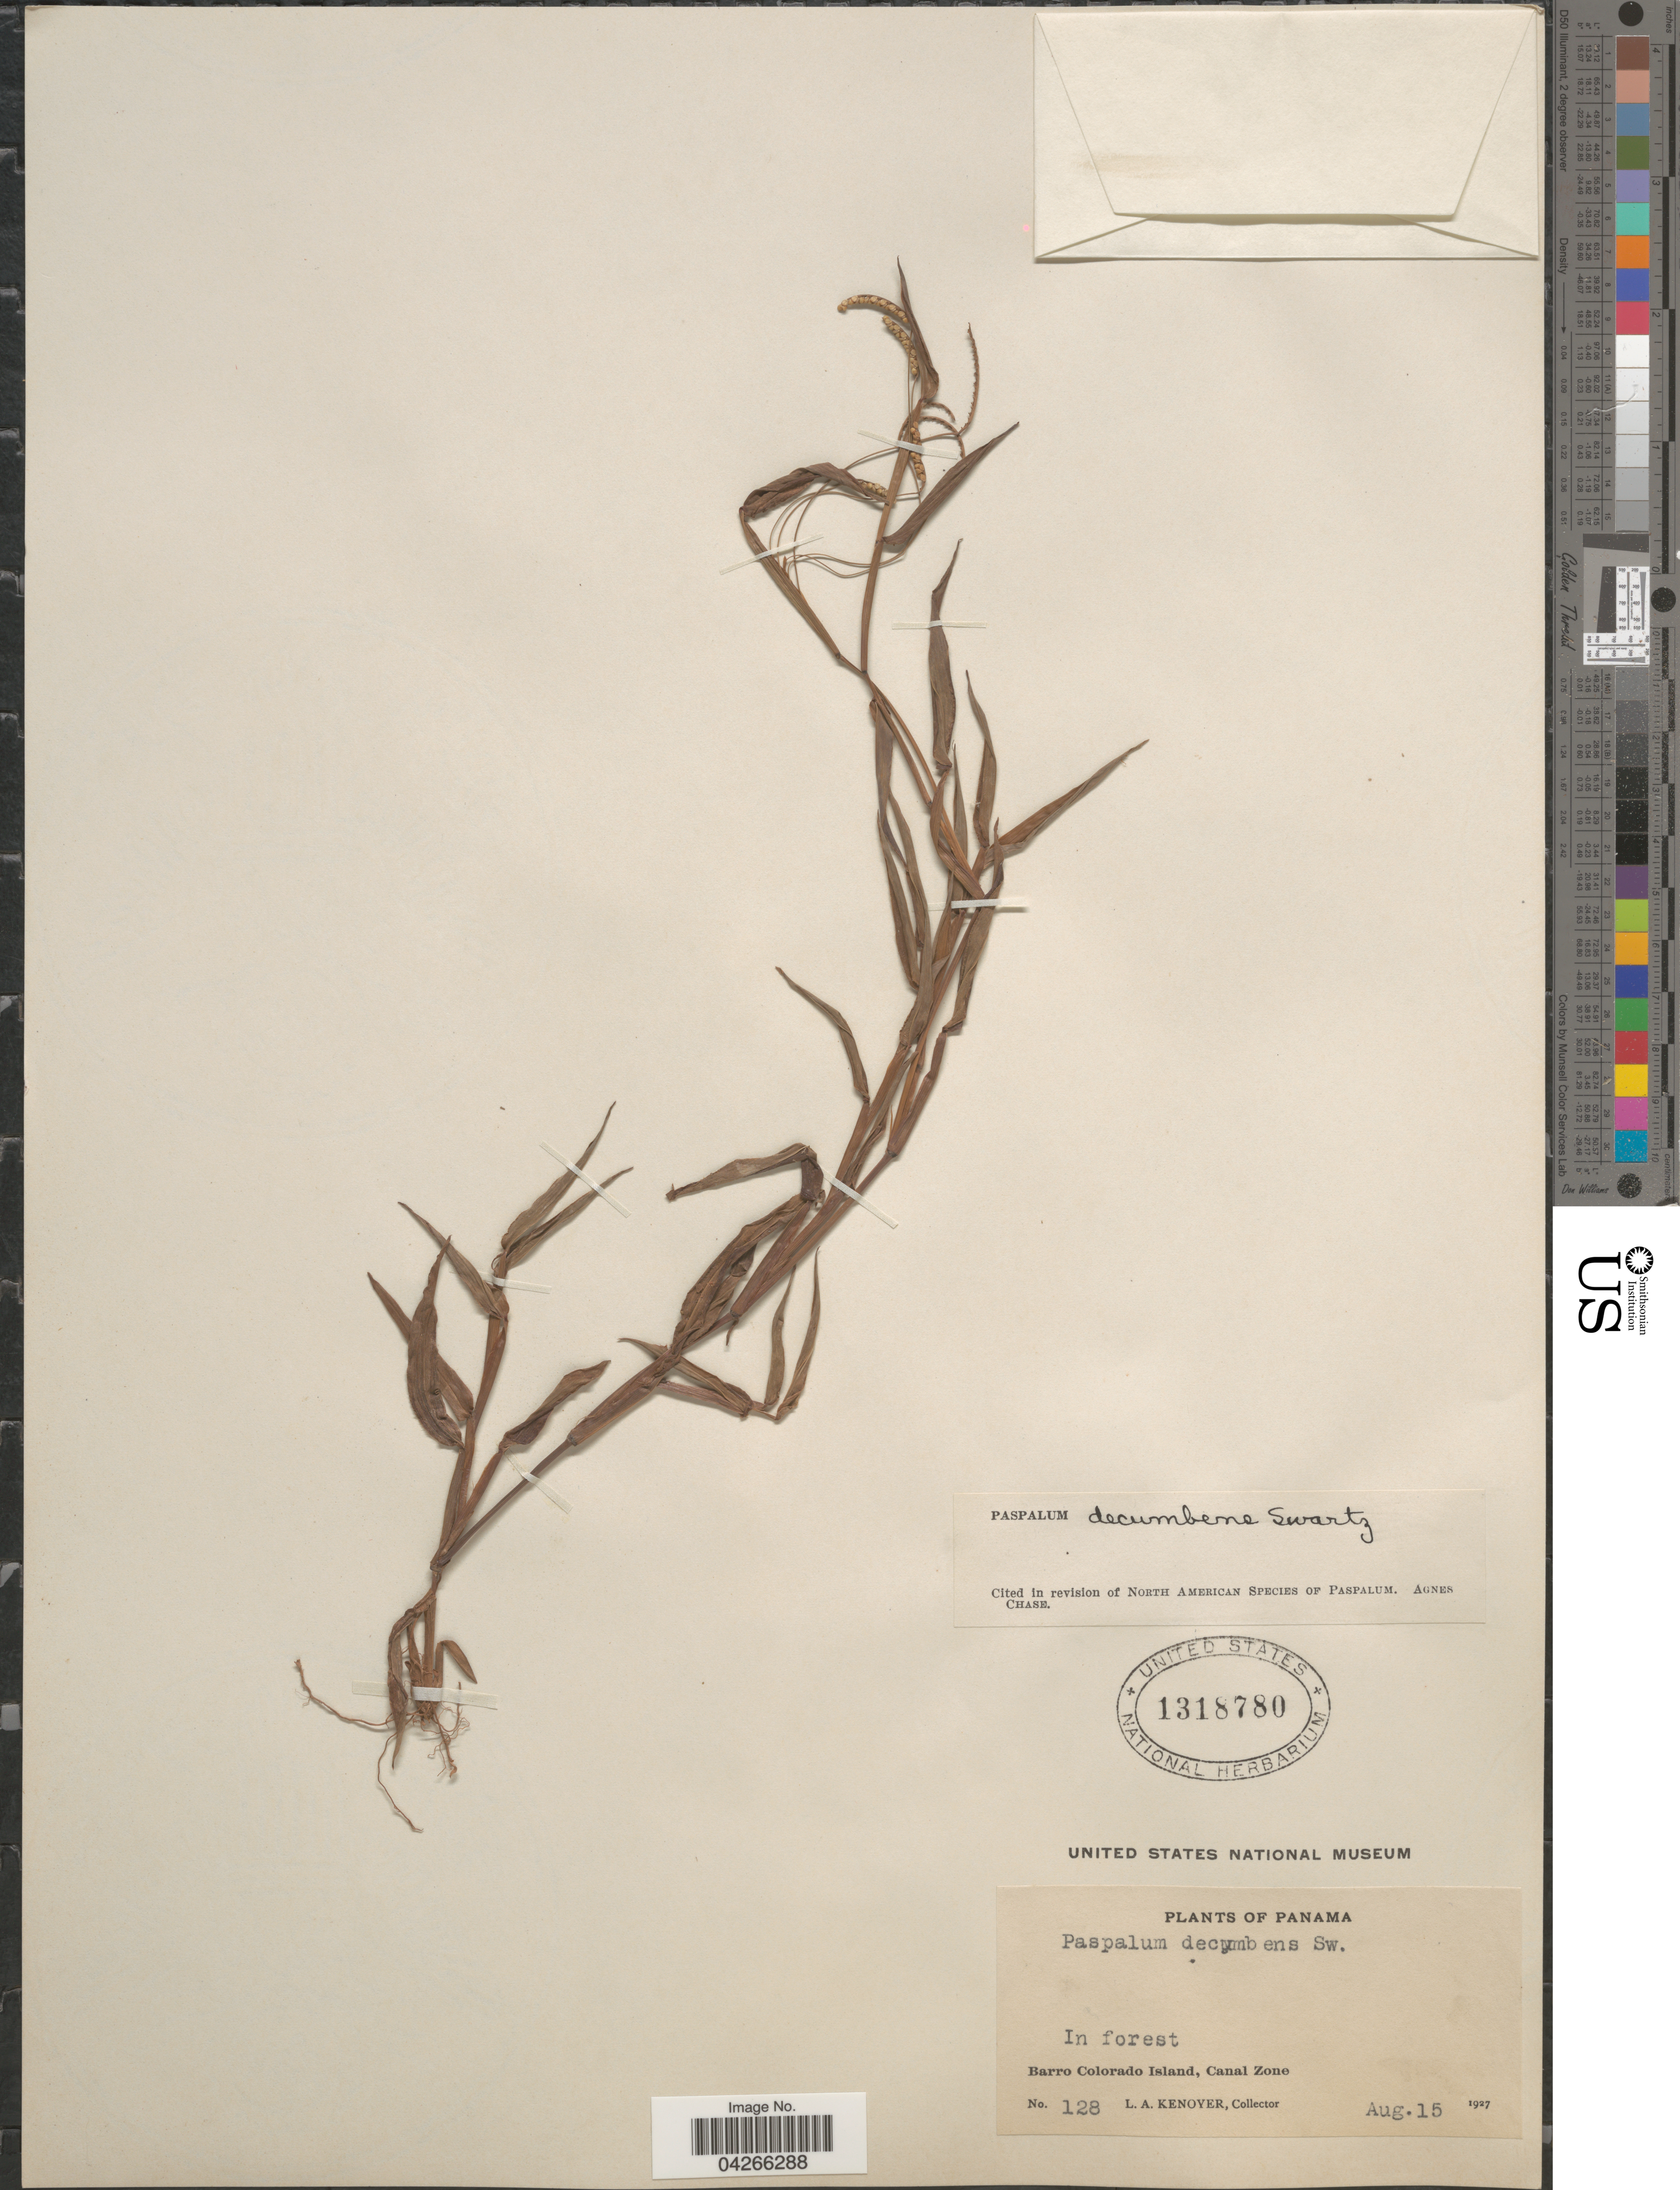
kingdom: Plantae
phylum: Tracheophyta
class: Liliopsida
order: Poales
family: Poaceae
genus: Paspalum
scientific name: Paspalum decumbens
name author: Sw.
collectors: L. A. Kenoyer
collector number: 128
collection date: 1927-08-15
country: Panama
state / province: Colón / Panamá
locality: In forest. Barro Colorado Island, Canal Zone.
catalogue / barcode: US 1318780